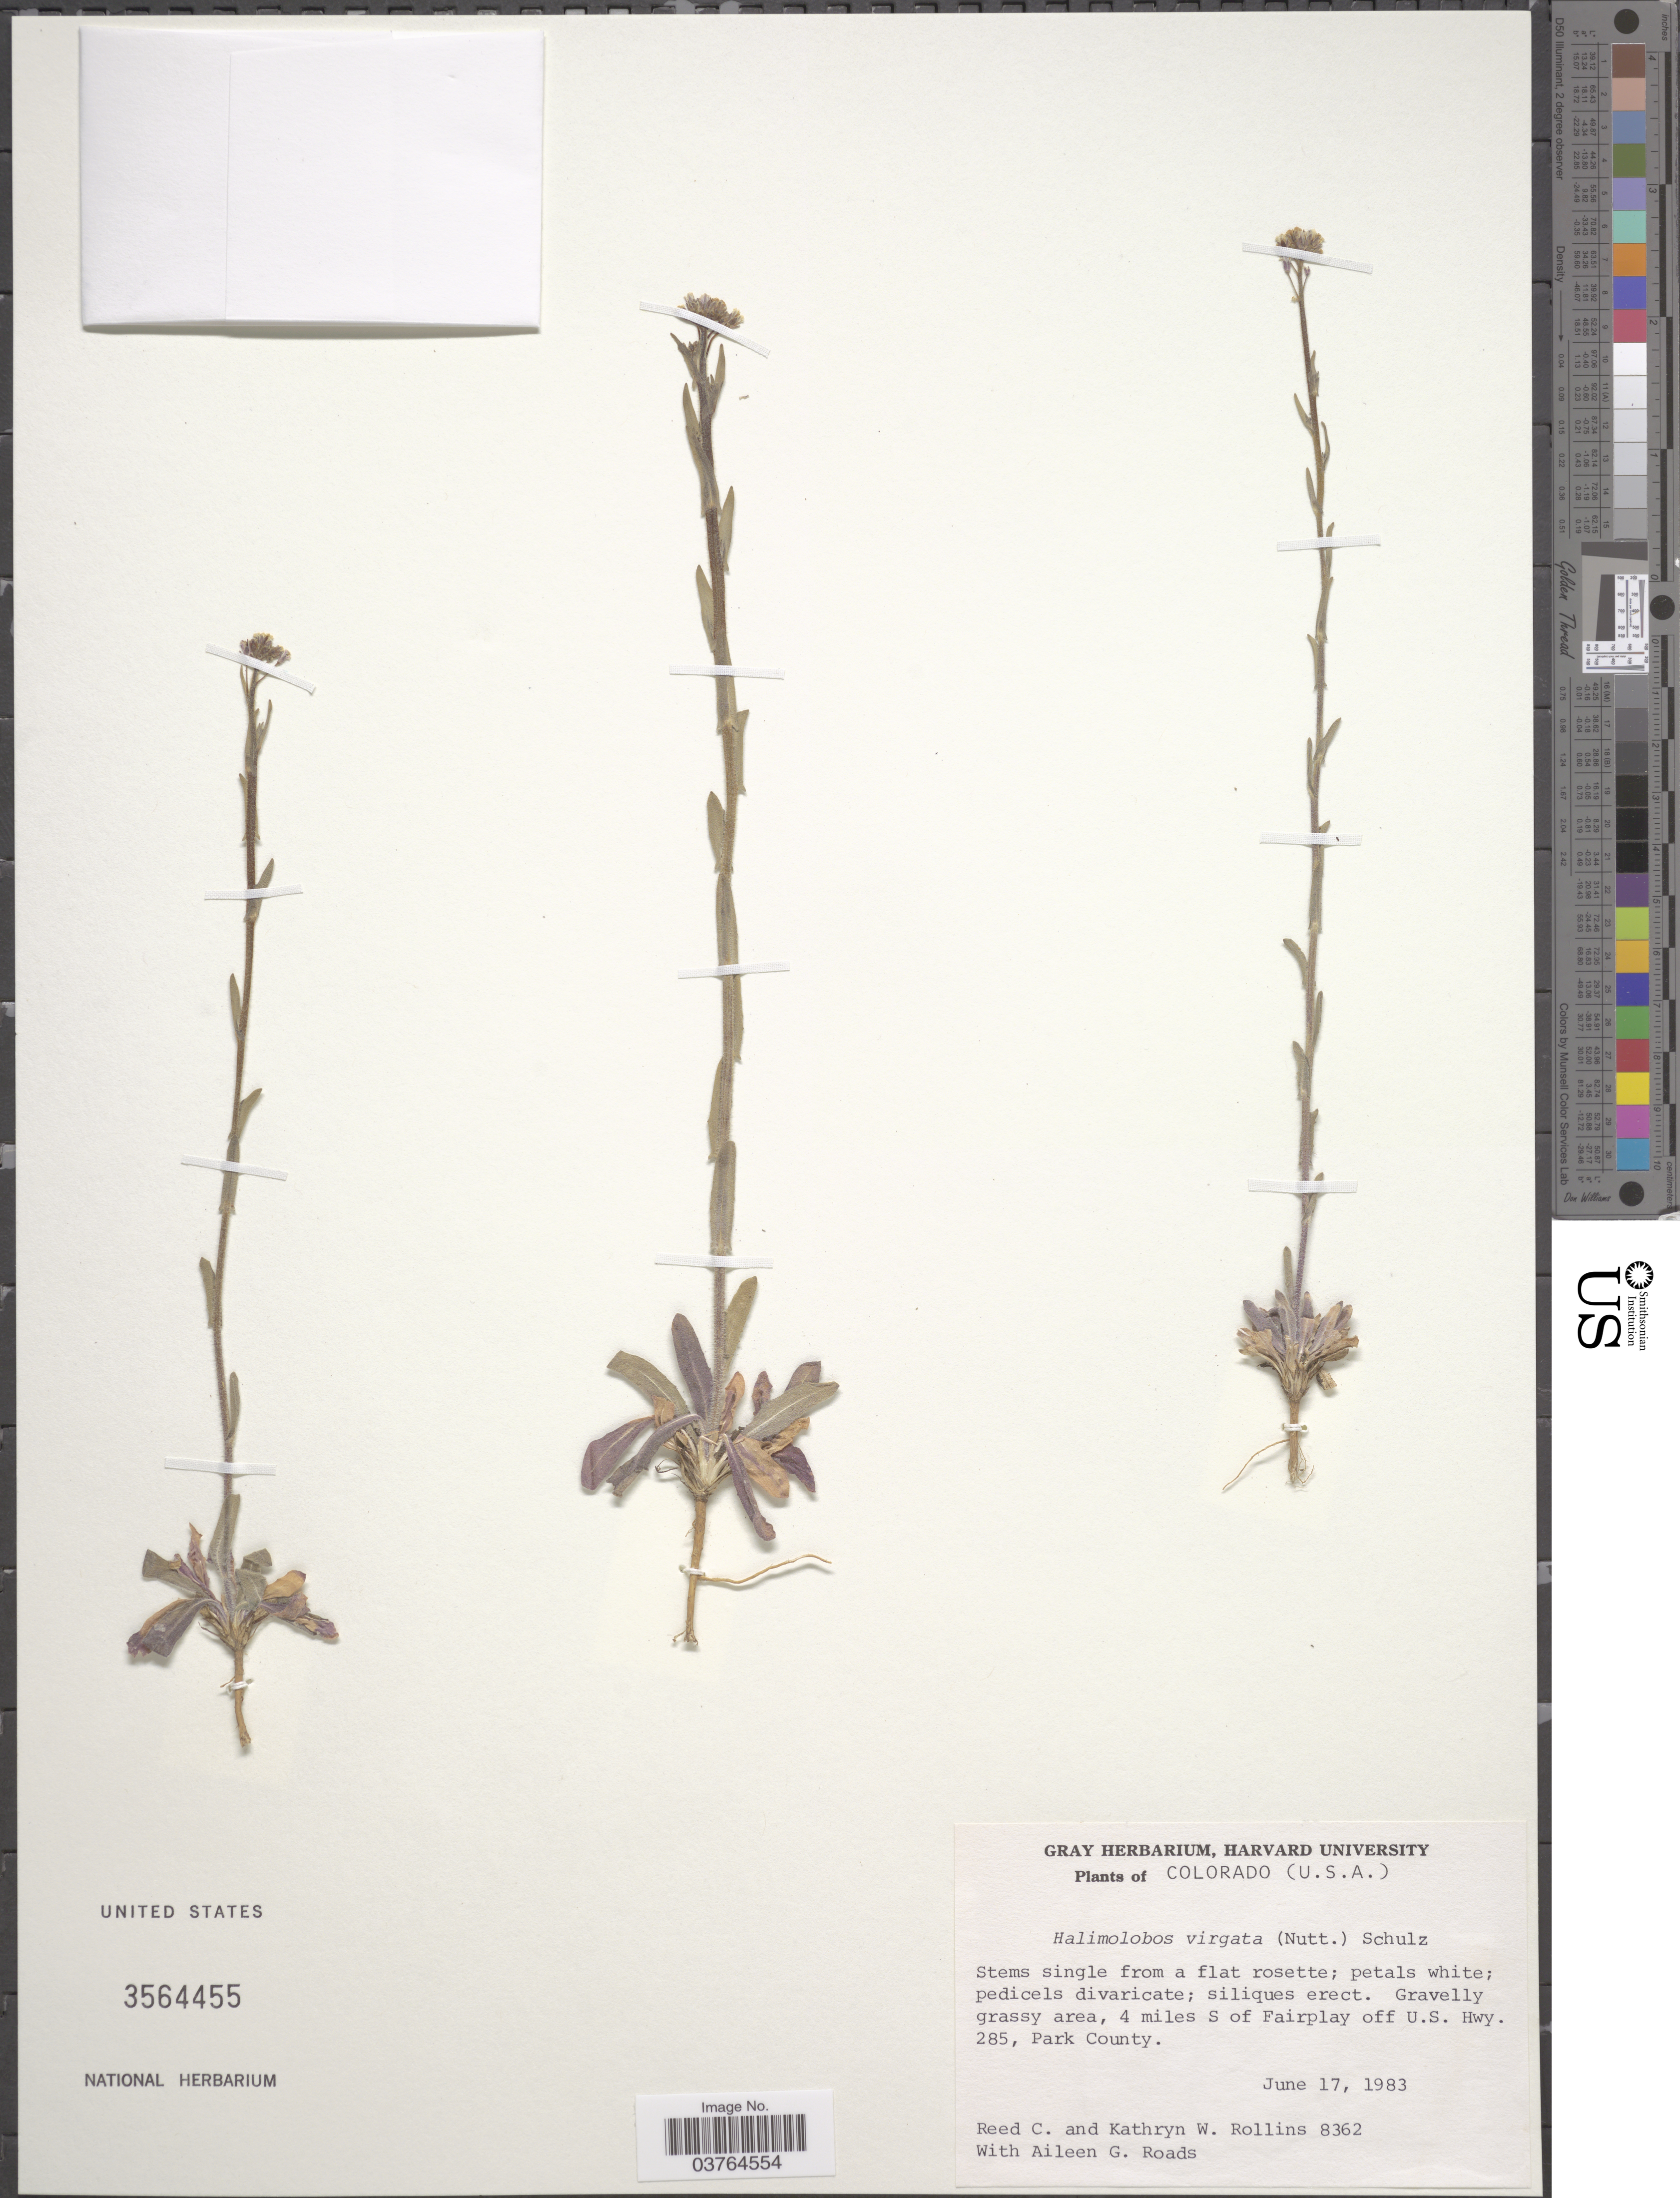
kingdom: Plantae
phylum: Tracheophyta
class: Magnoliopsida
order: Brassicales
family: Brassicaceae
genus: Transberingia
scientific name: Transberingia bursifolia subsp. virgata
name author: (Nutt.) Al-Shehbaz & O'Kane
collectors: R. C. Rollins, K. W. Rollins & A. Roads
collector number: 8362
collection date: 1983-06-17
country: United States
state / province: Colorado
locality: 4 miles S of Fairplay off U.S. Hwy. 285, Park County.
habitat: gravelly grassy area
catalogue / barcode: US 3564455